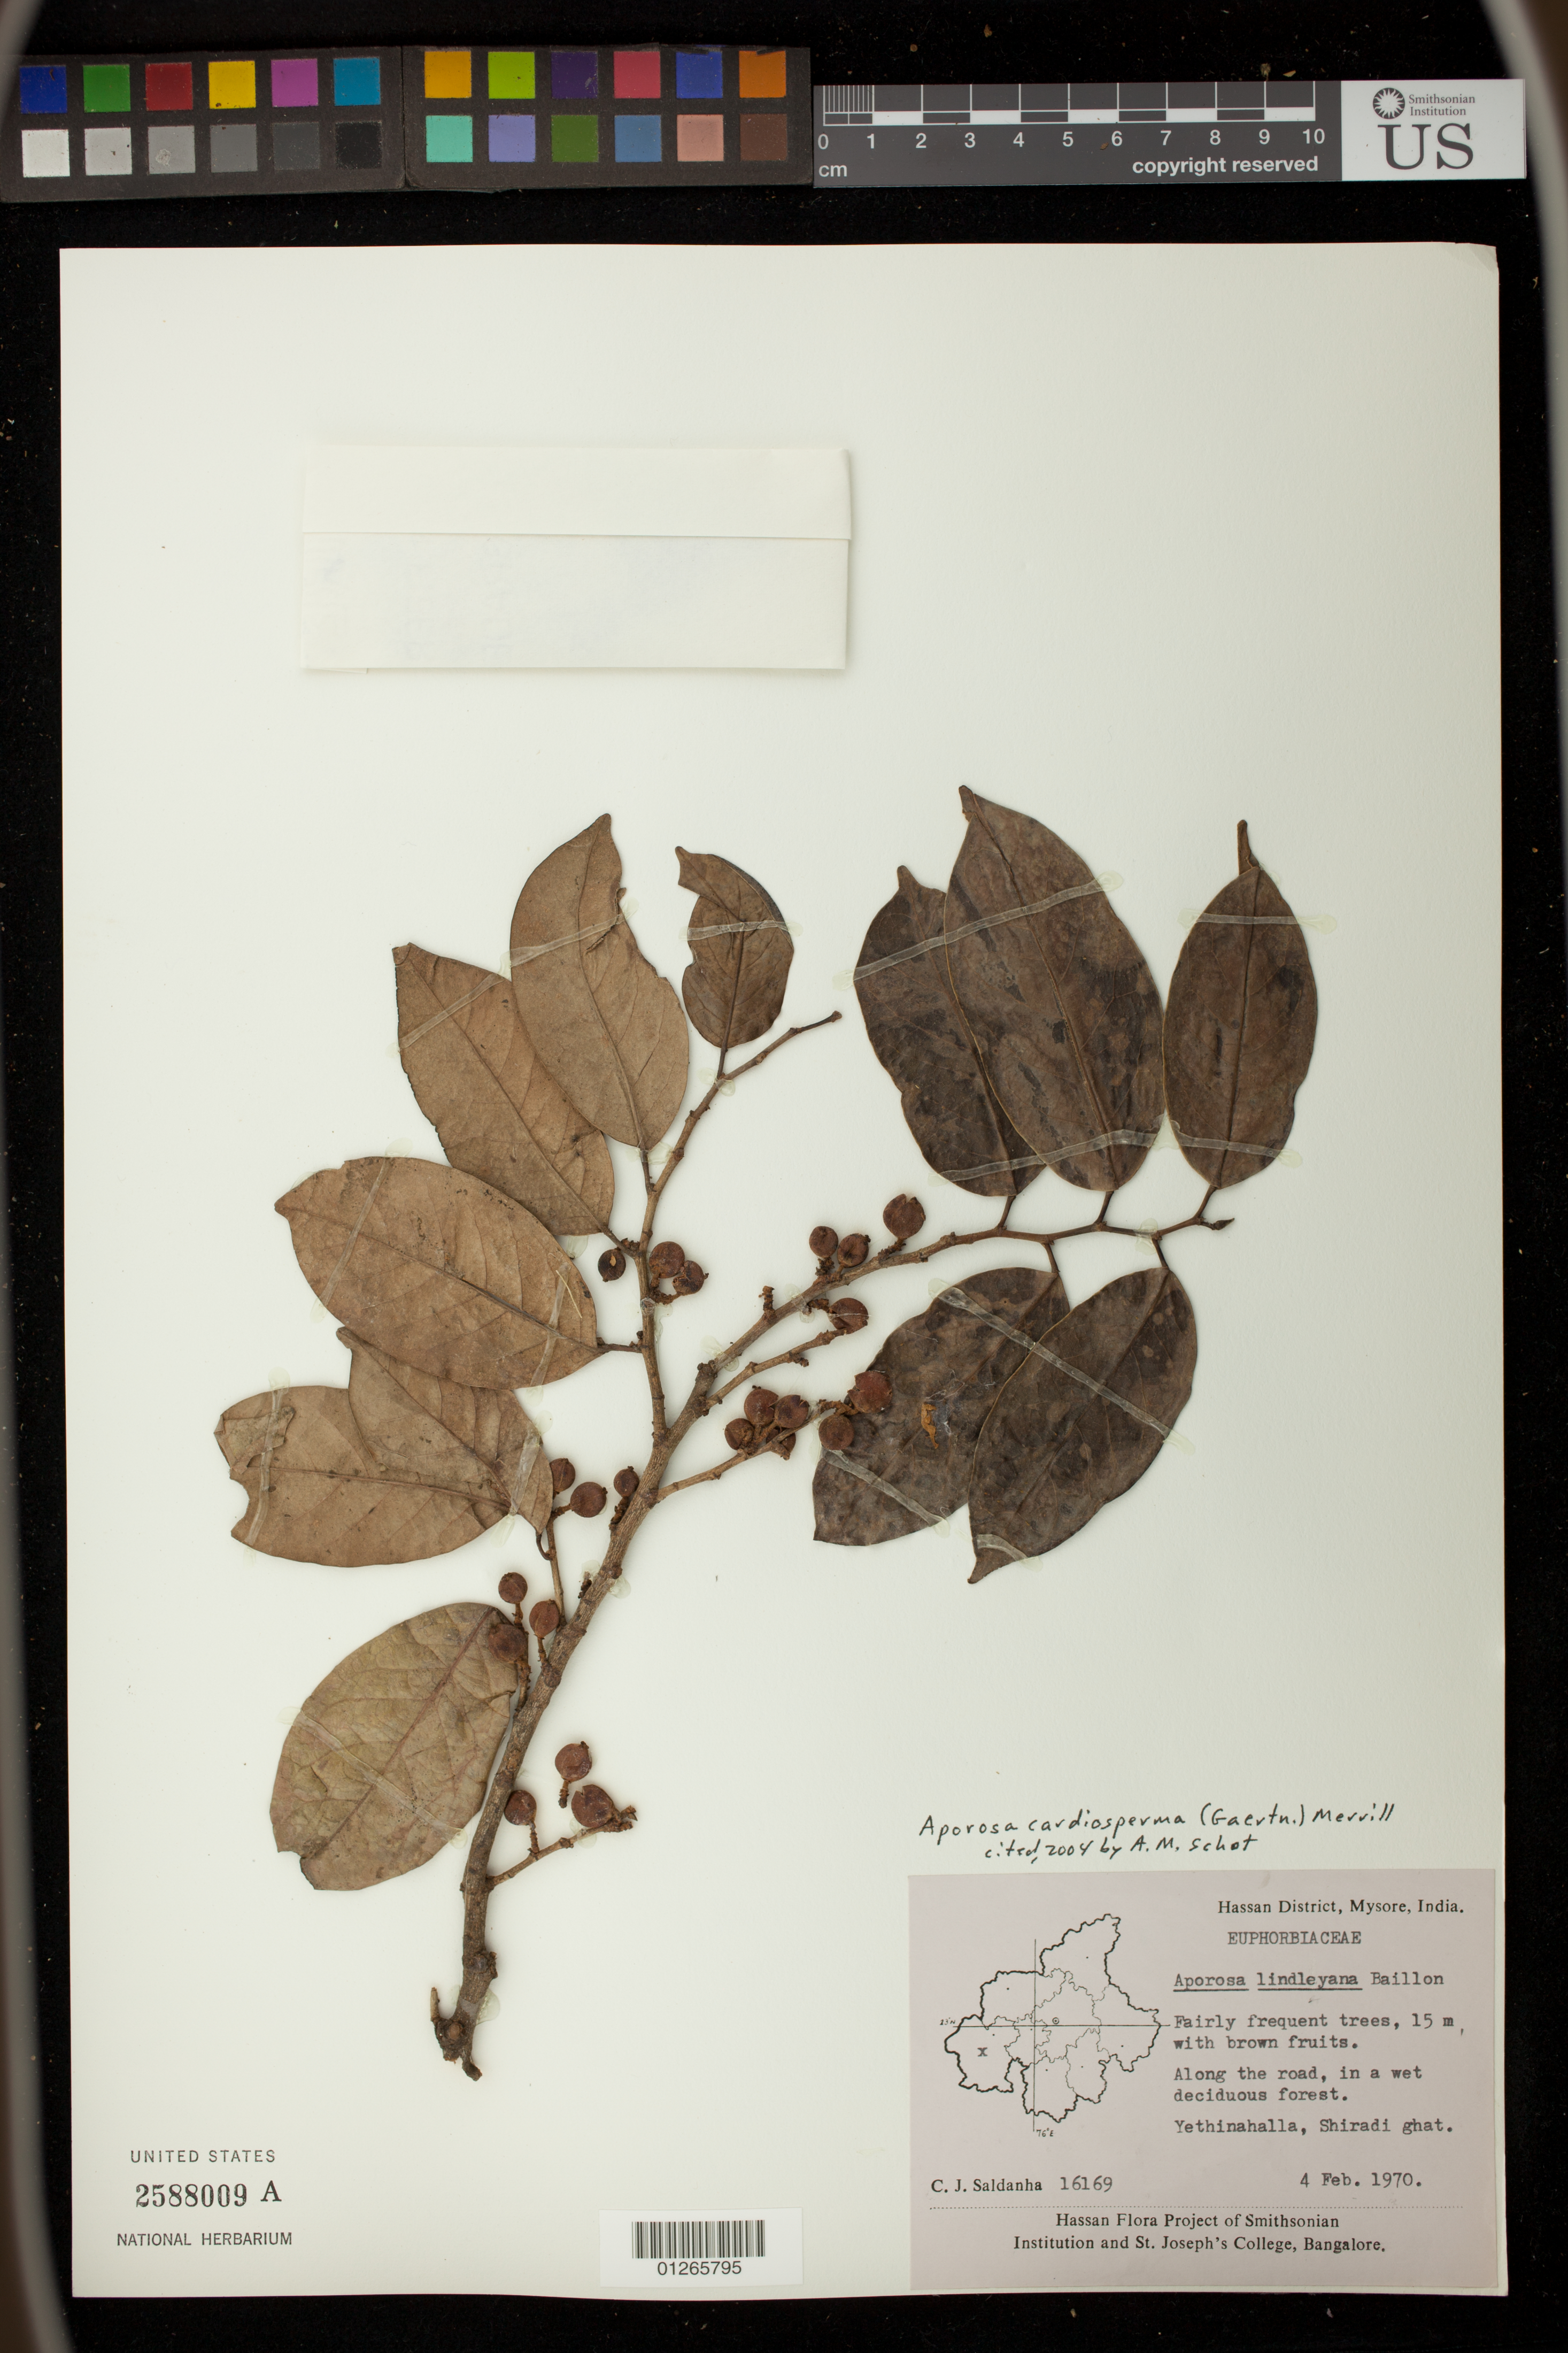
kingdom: Plantae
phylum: Tracheophyta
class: Magnoliopsida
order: Malpighiales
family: Phyllanthaceae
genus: Aporosa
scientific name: Aporosa cardiosperma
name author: (Gaertn.) Merr.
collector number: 16169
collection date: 1970-02-04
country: India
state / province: Karnataka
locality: Hassan District, Mysore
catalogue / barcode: US 2588009A